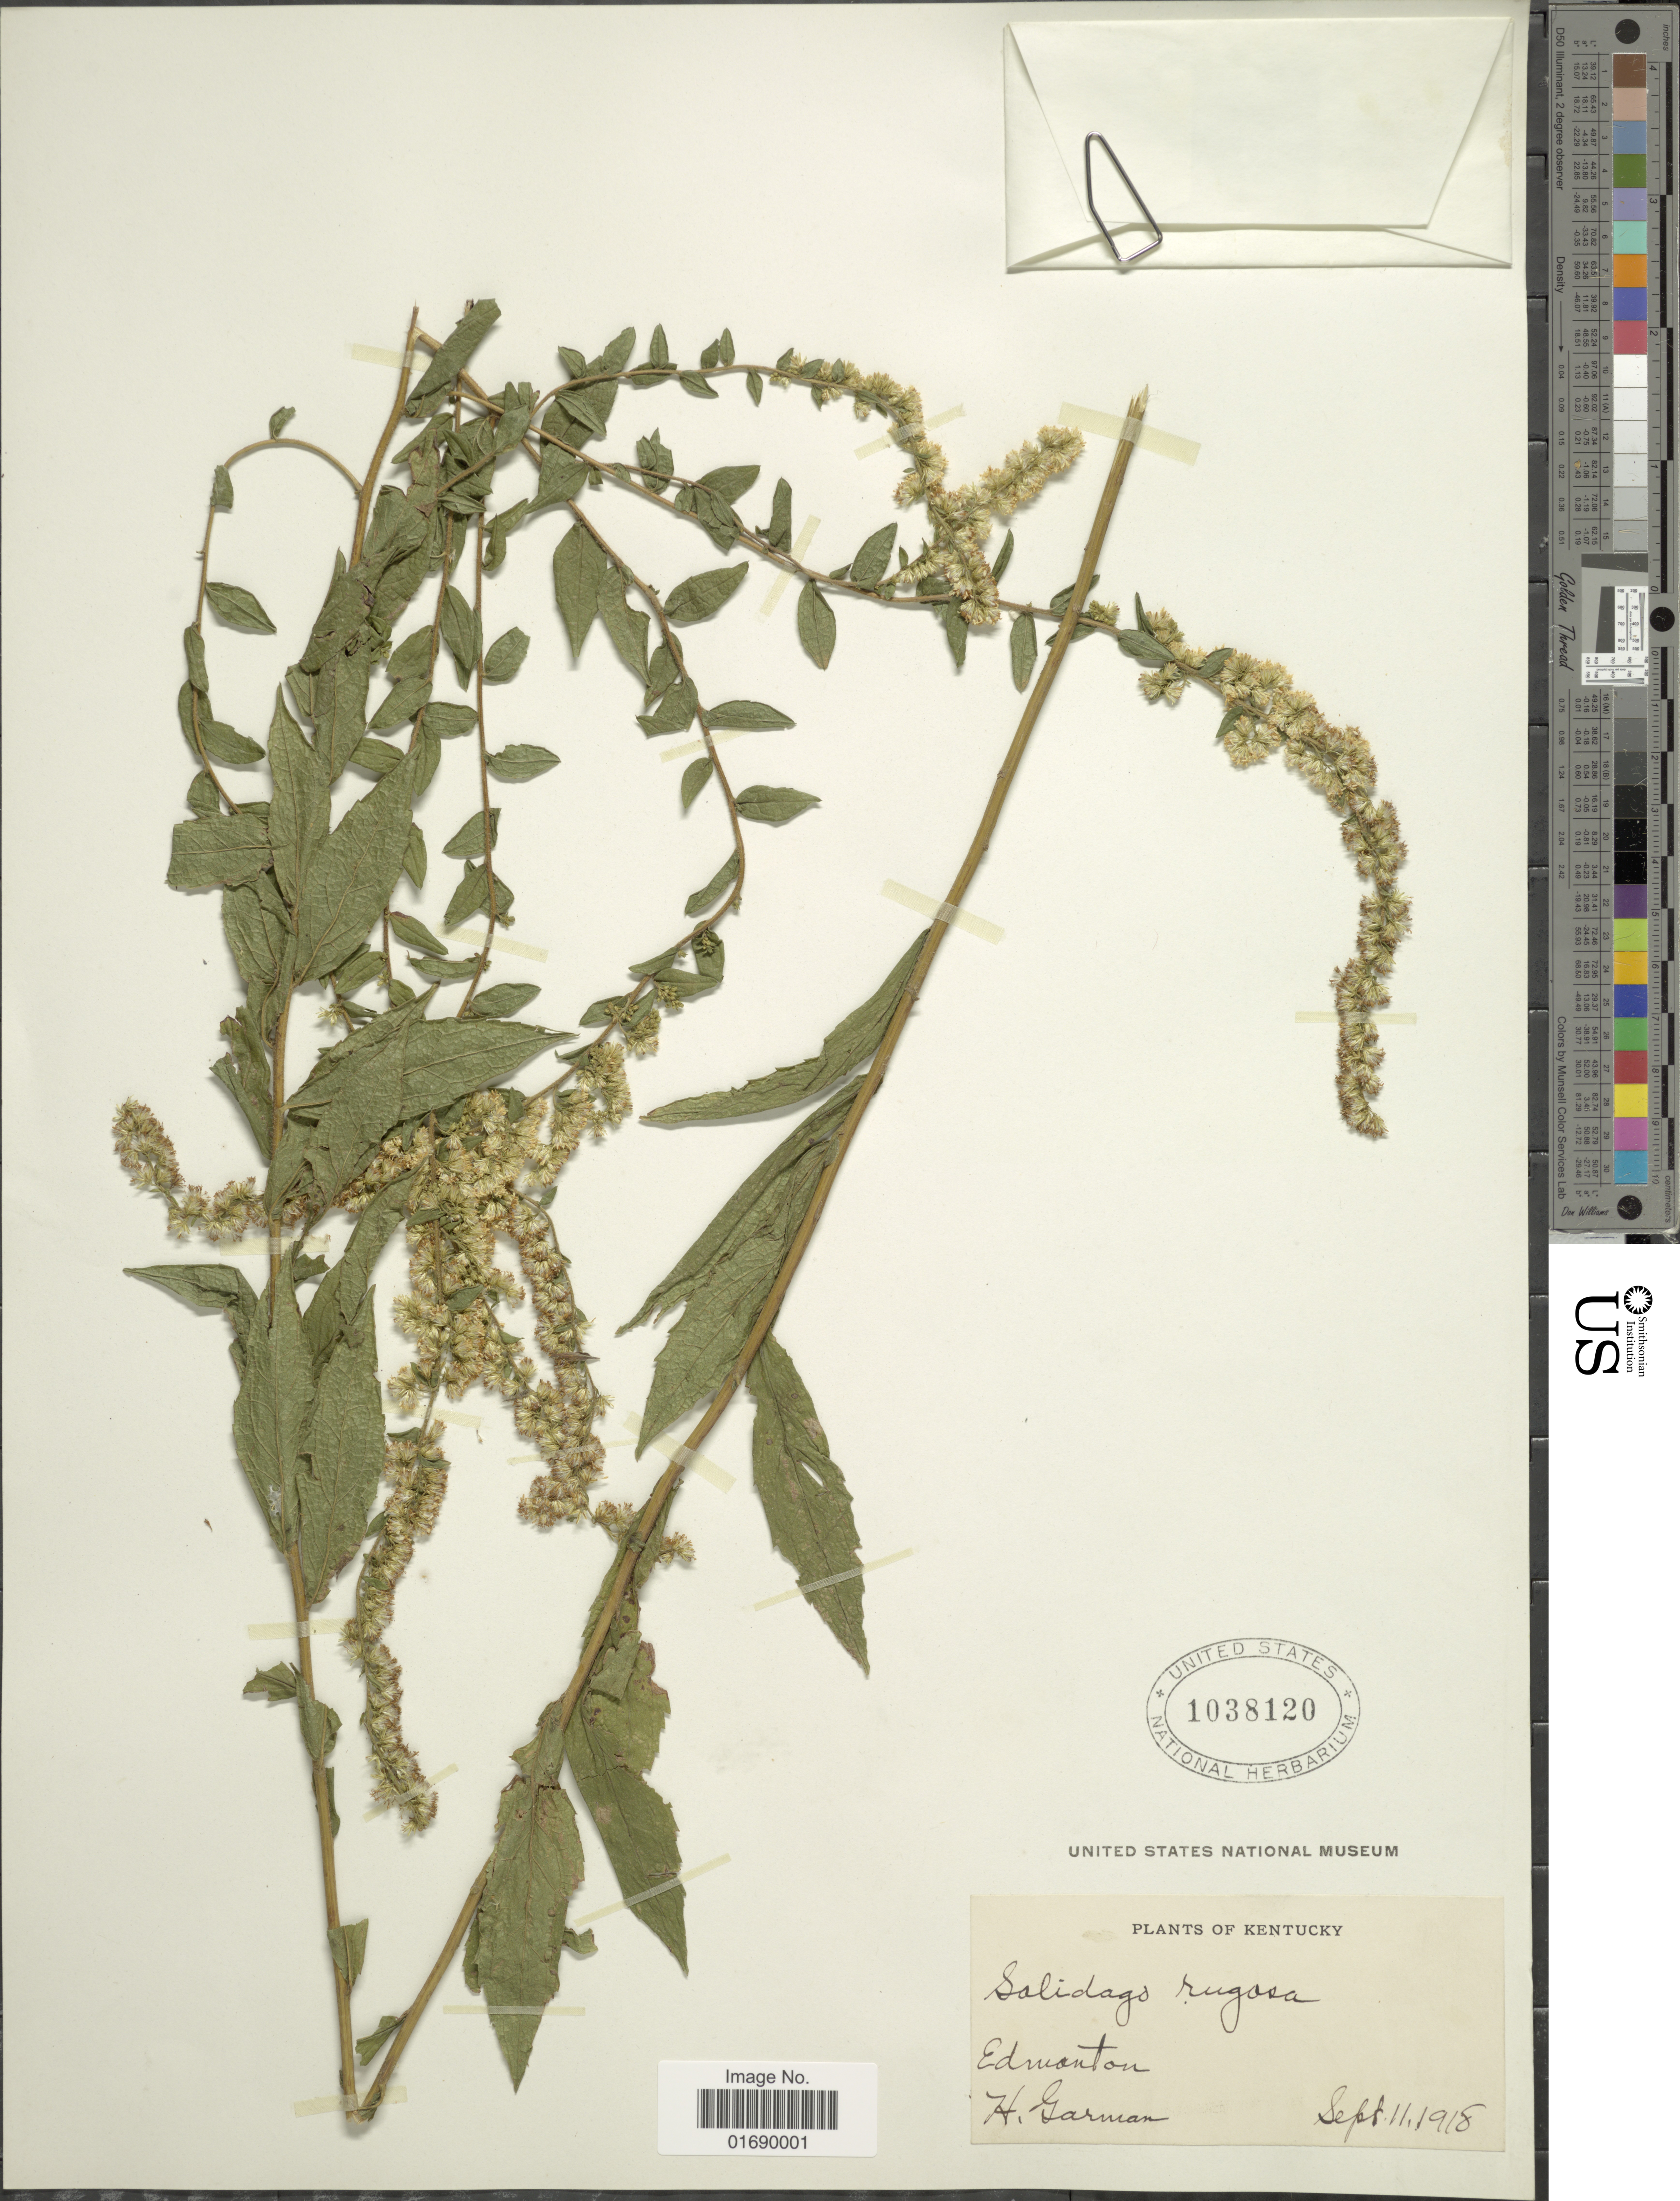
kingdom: Plantae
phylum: Tracheophyta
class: Magnoliopsida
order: Asterales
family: Asteraceae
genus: Solidago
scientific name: Solidago rugosa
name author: Mill.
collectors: H. Garman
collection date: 1918-09-11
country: United States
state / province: Kentucky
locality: Edmonton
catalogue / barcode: US 1038120